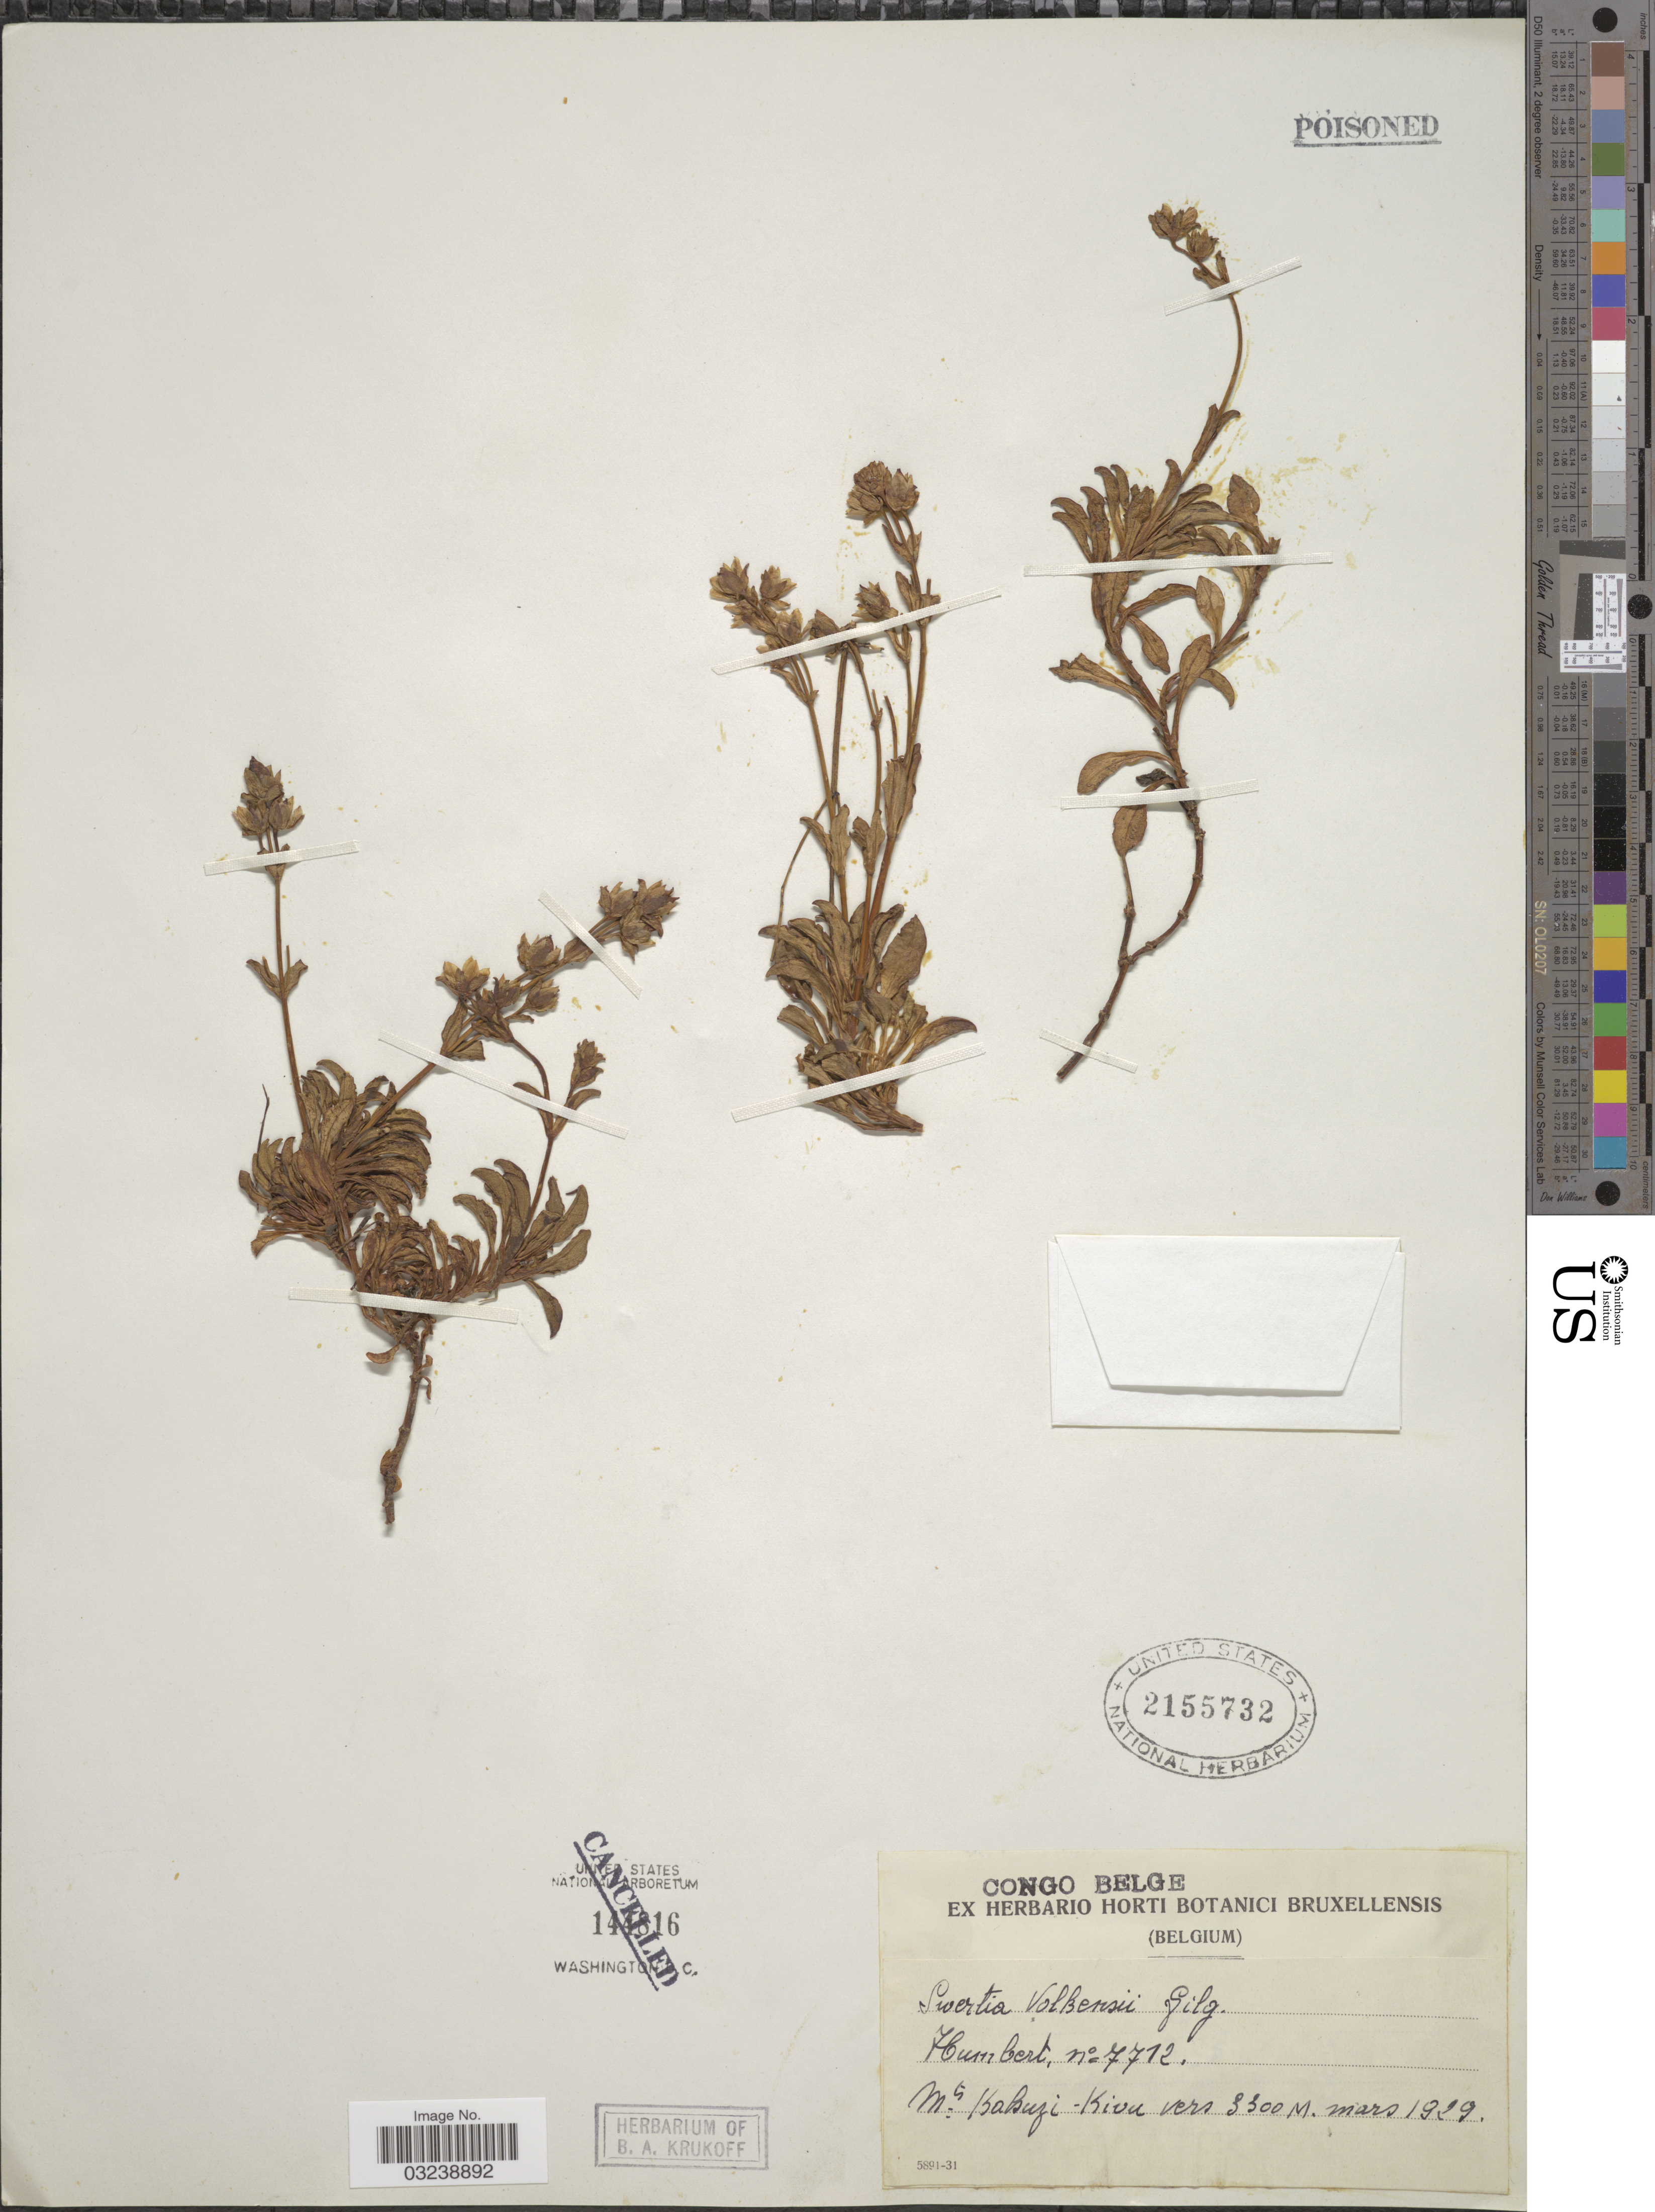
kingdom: Plantae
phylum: Tracheophyta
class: Magnoliopsida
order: Gentianales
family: Gentianaceae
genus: Swertia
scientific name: Swertia volkensii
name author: Gilg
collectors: -- Humbert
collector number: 7712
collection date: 1929-03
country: Congo, Democratic Republic of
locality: Congo Belge. Mts Kahuzi-Kivu.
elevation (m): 3300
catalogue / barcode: US 2155732